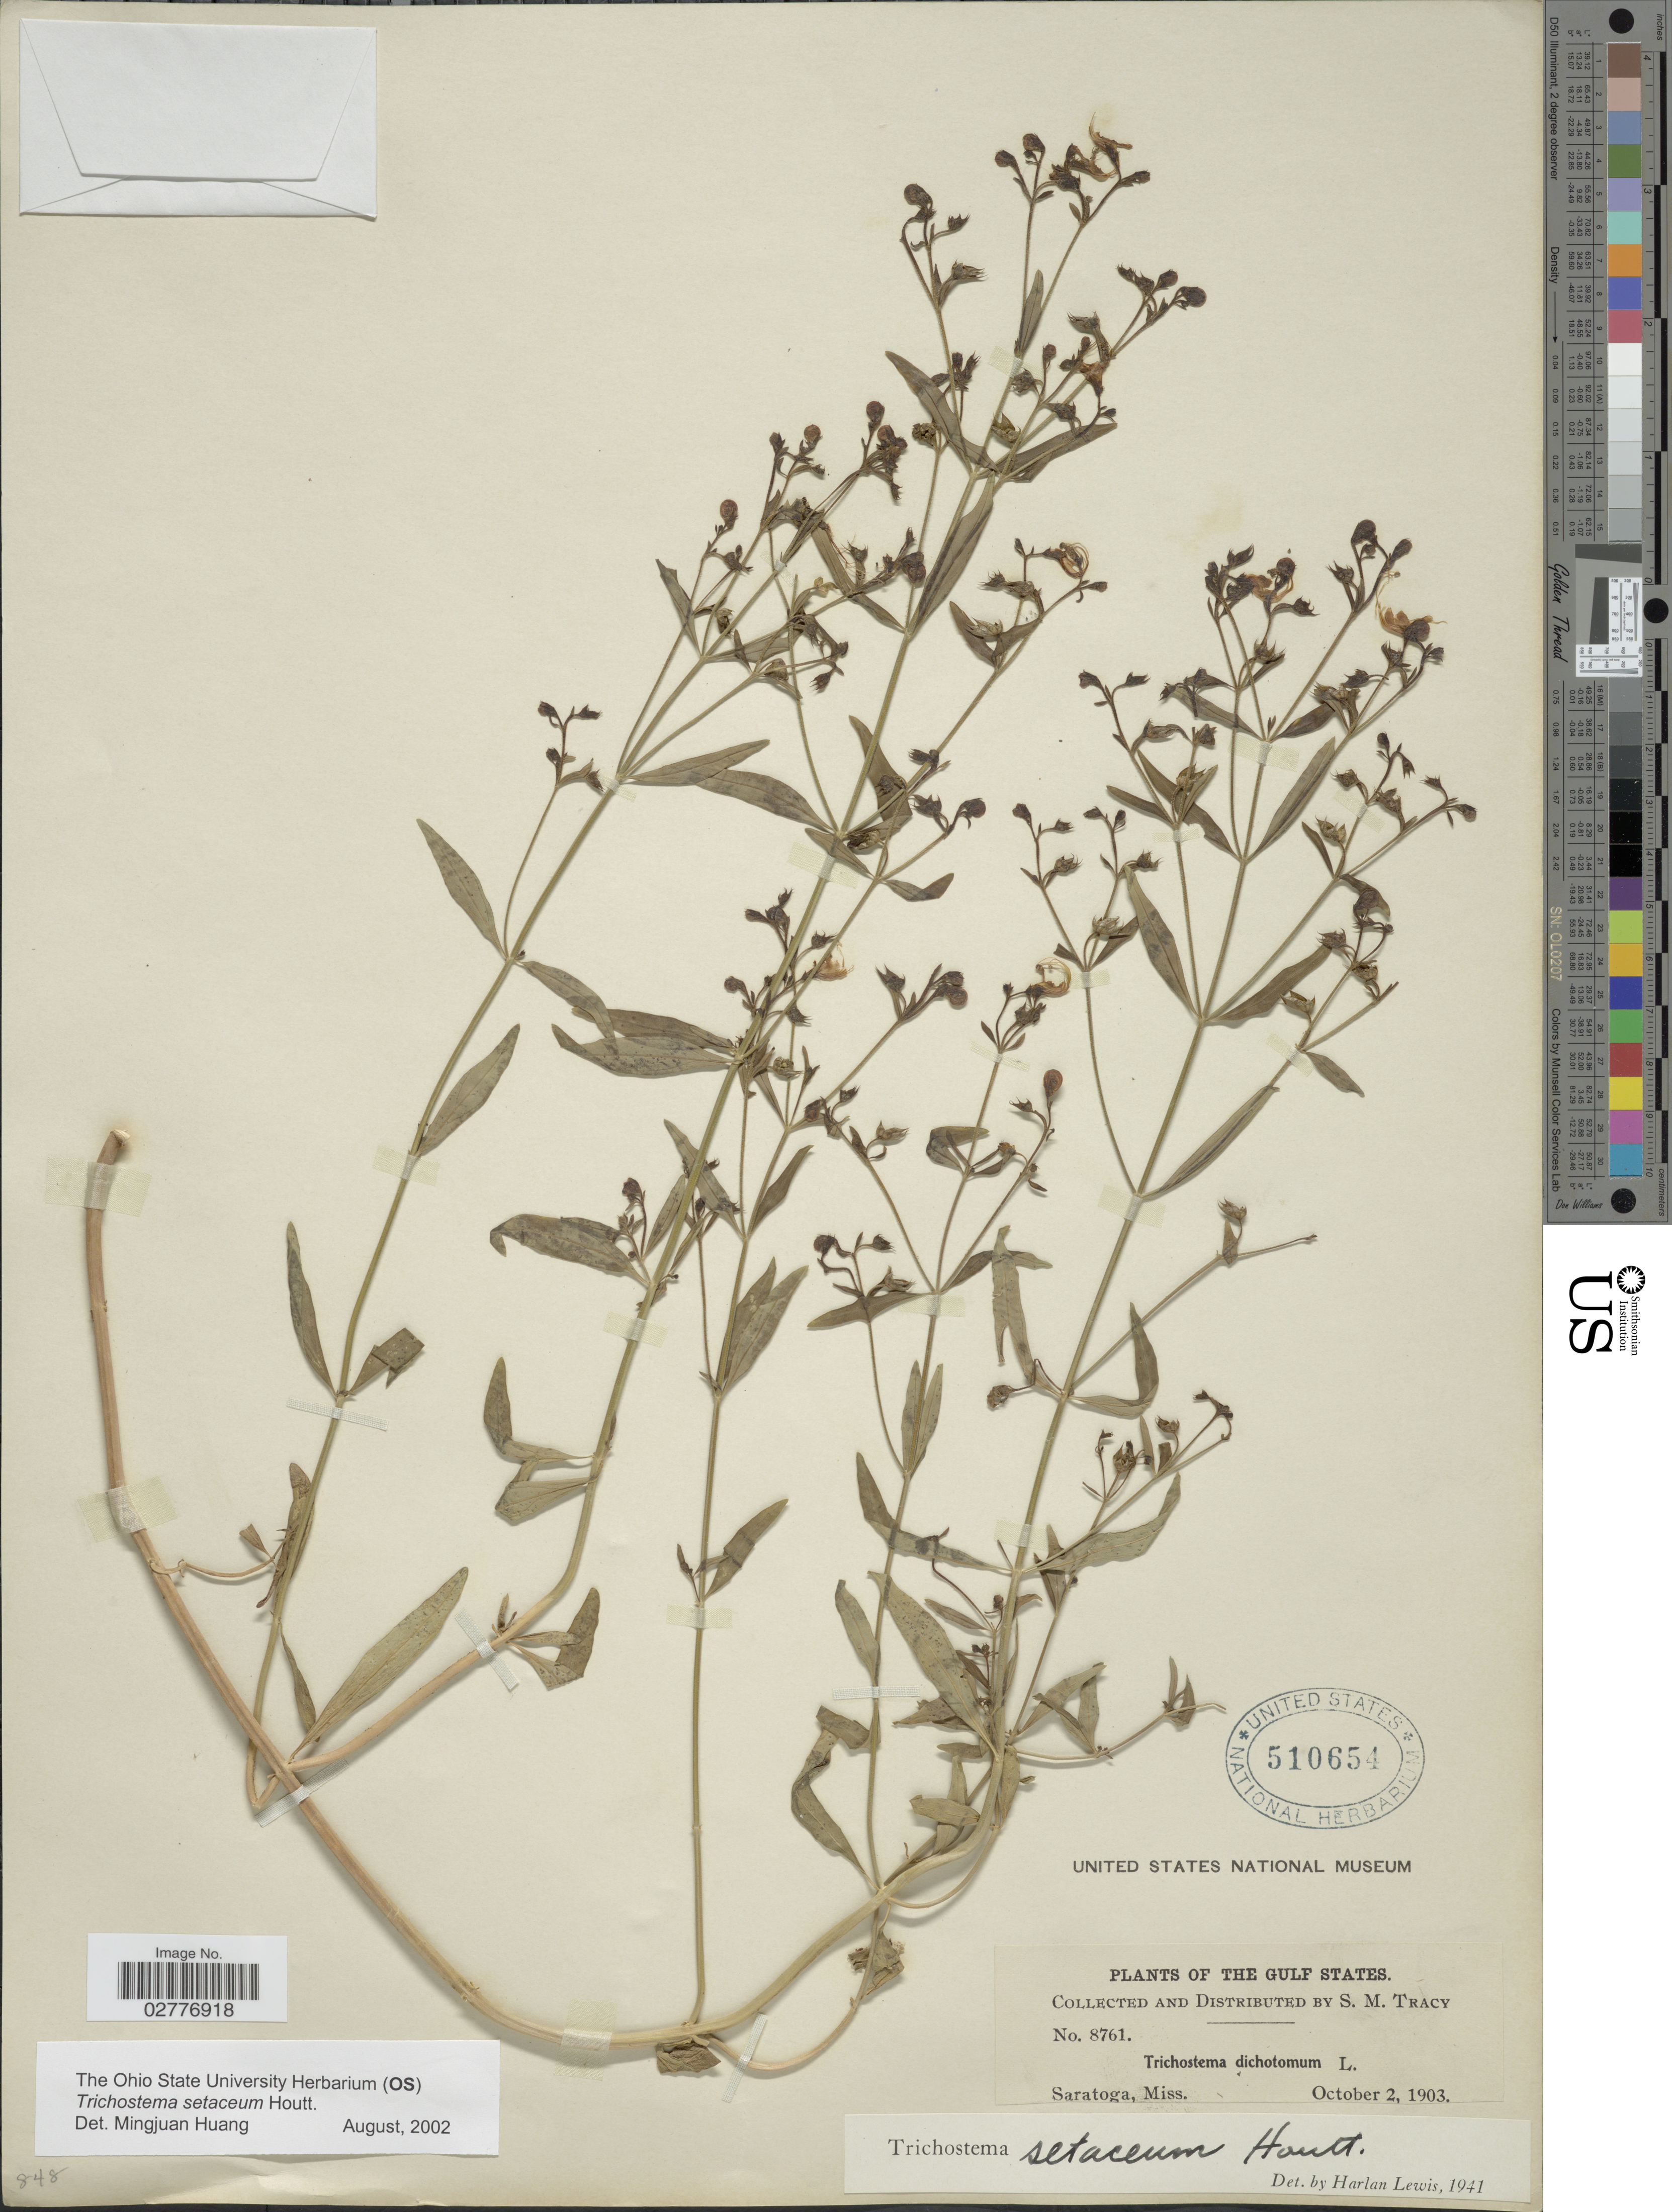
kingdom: Plantae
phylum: Tracheophyta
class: Magnoliopsida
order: Lamiales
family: Lamiaceae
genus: Trichostema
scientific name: Trichostema setaceum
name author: Houtt.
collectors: S. M. Tracy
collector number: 8761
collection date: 1903-10-02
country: United States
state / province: Mississippi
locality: The Gulf States. Saratoga.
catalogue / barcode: US 510654